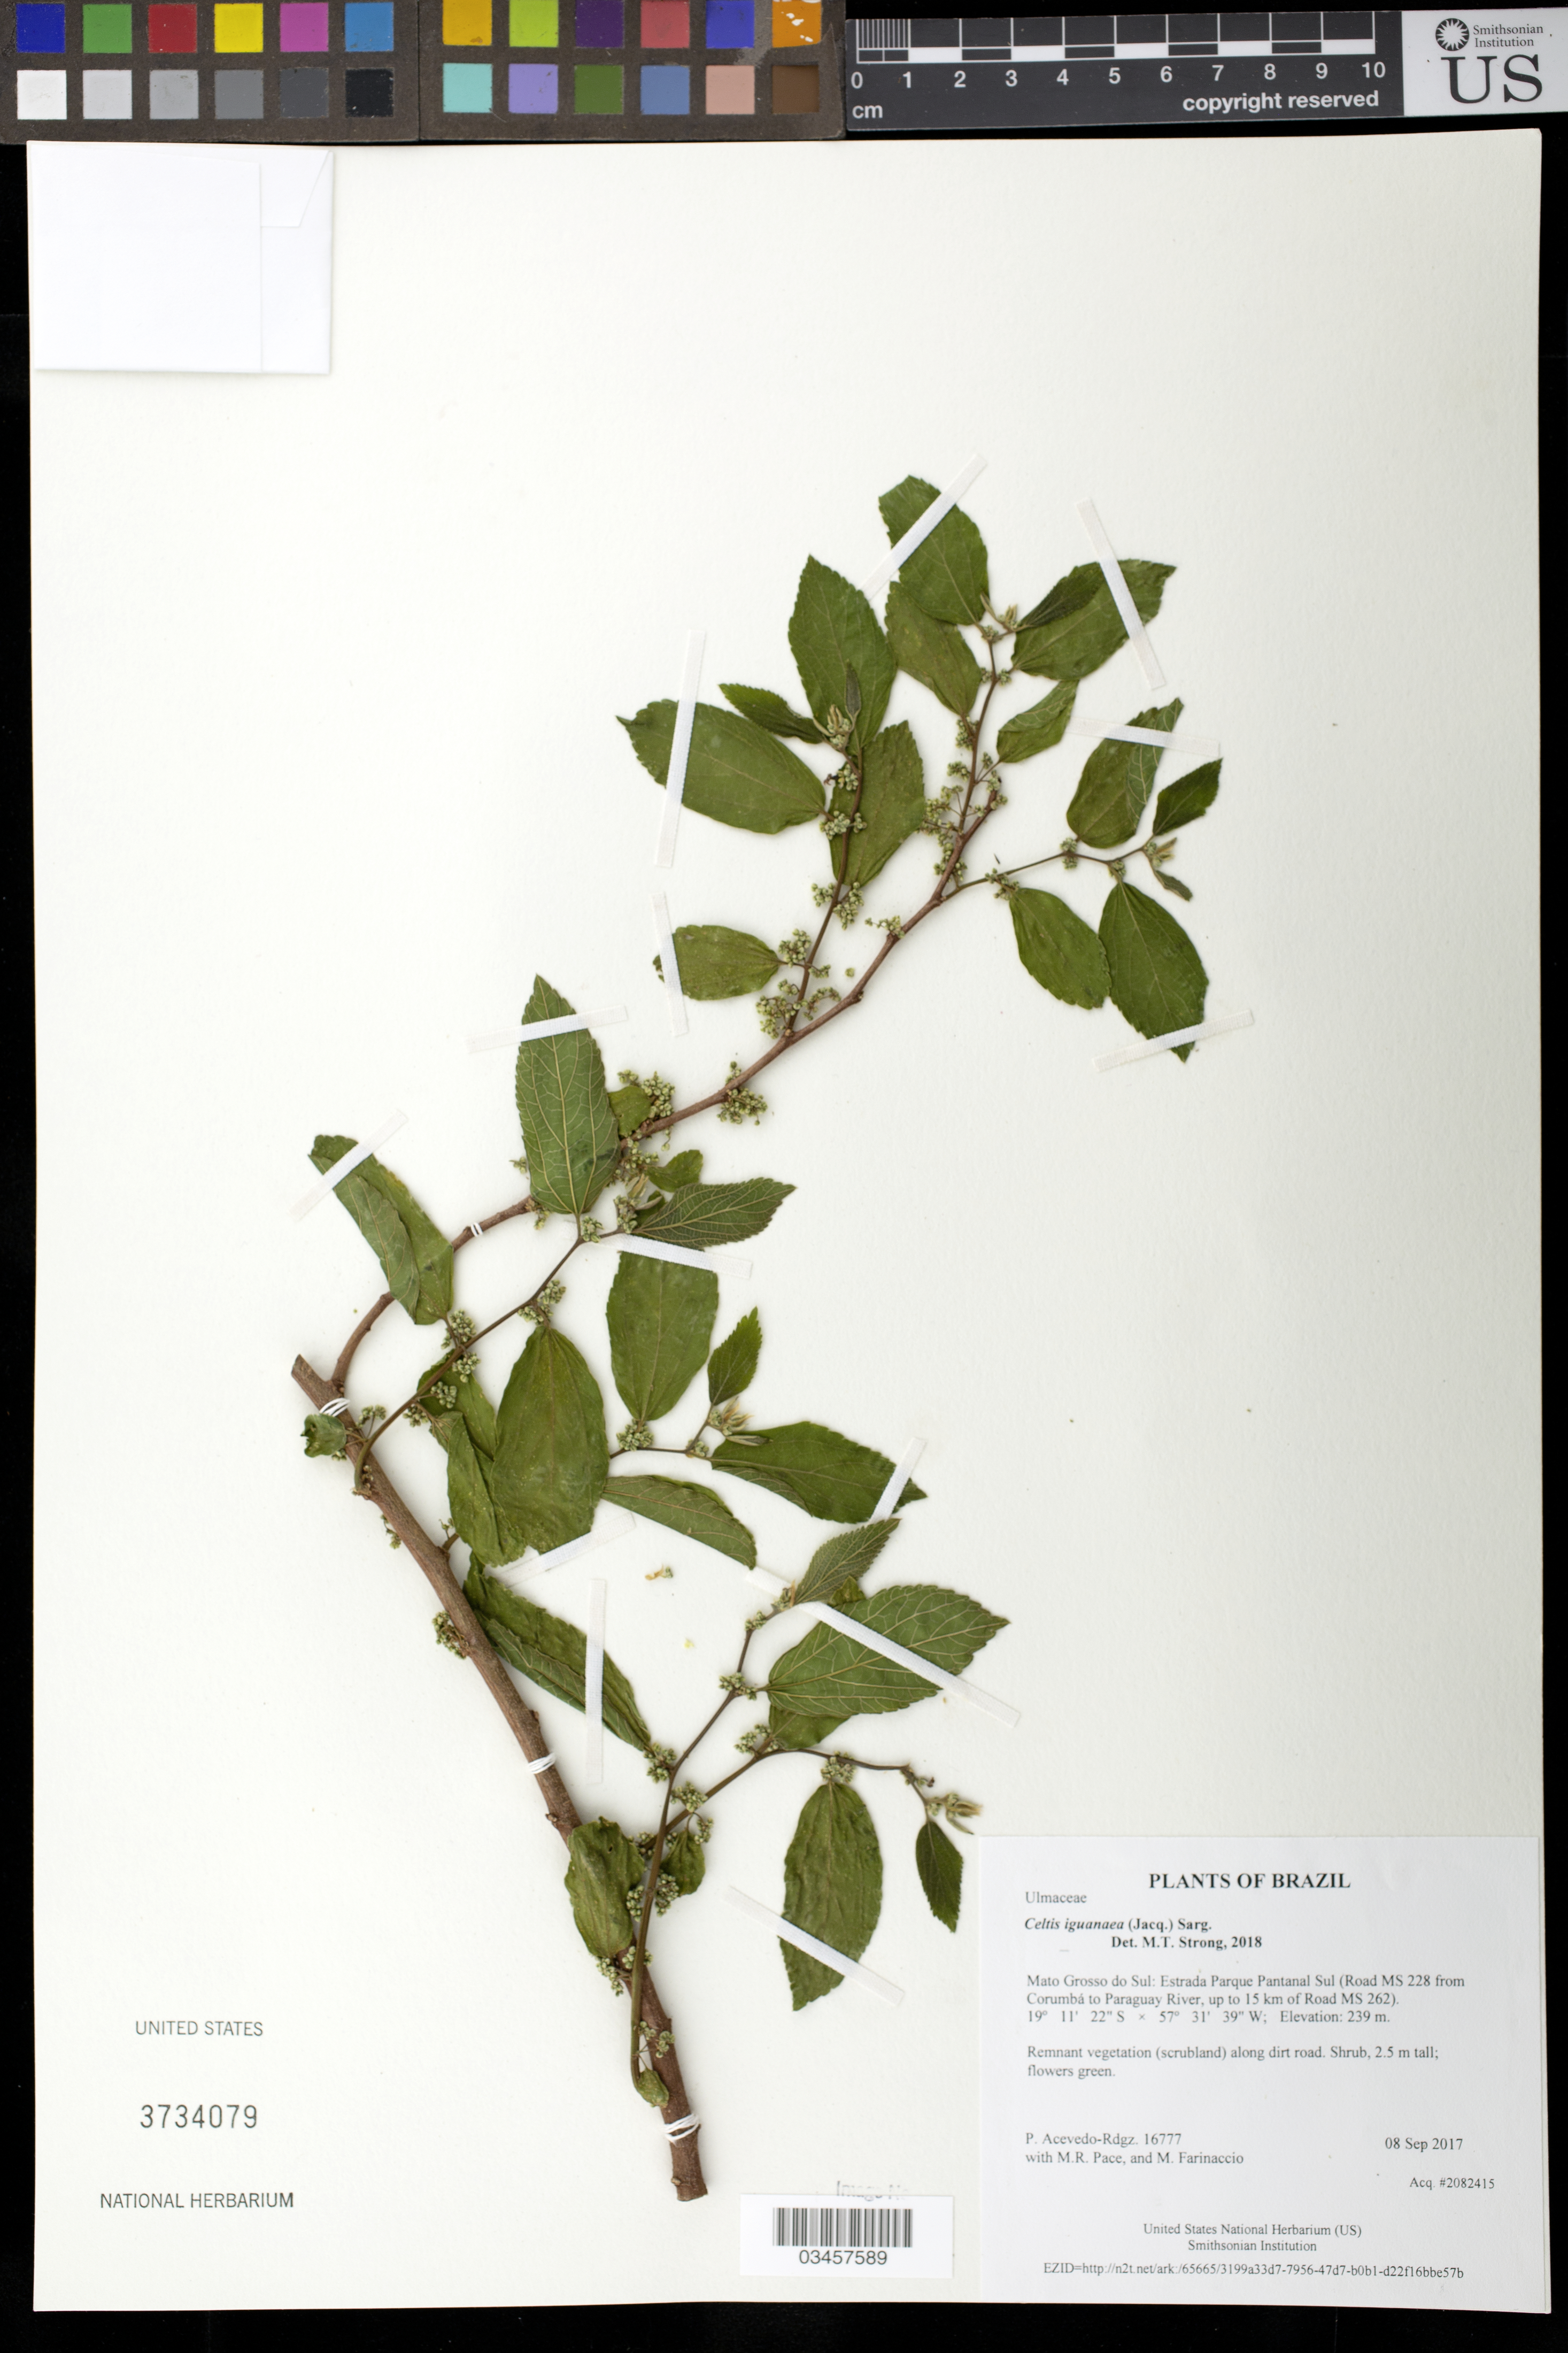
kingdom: Plantae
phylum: Tracheophyta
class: Magnoliopsida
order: Rosales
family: Cannabaceae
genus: Celtis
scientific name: Celtis iguanaea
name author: (Jacq.) Sarg.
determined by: Strong, Mark T., (BOT), Smithsonian Institution - National Museum of Natural History (UNITED STATES)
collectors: P. Acevedo-Rodr., M. R. Pace & M. Farinaccio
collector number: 16777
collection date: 2017-09-08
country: Brazil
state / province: Mato Grosso do Sul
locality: Estrada Parque Pantanal Sul (Road MS 228 from Corumbá to Paraguay River, up to 15 km of Road MS 262)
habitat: Remnant vegetation (scrubland) along dirt road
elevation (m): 239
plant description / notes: US, NY, MO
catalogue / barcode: US 3734079